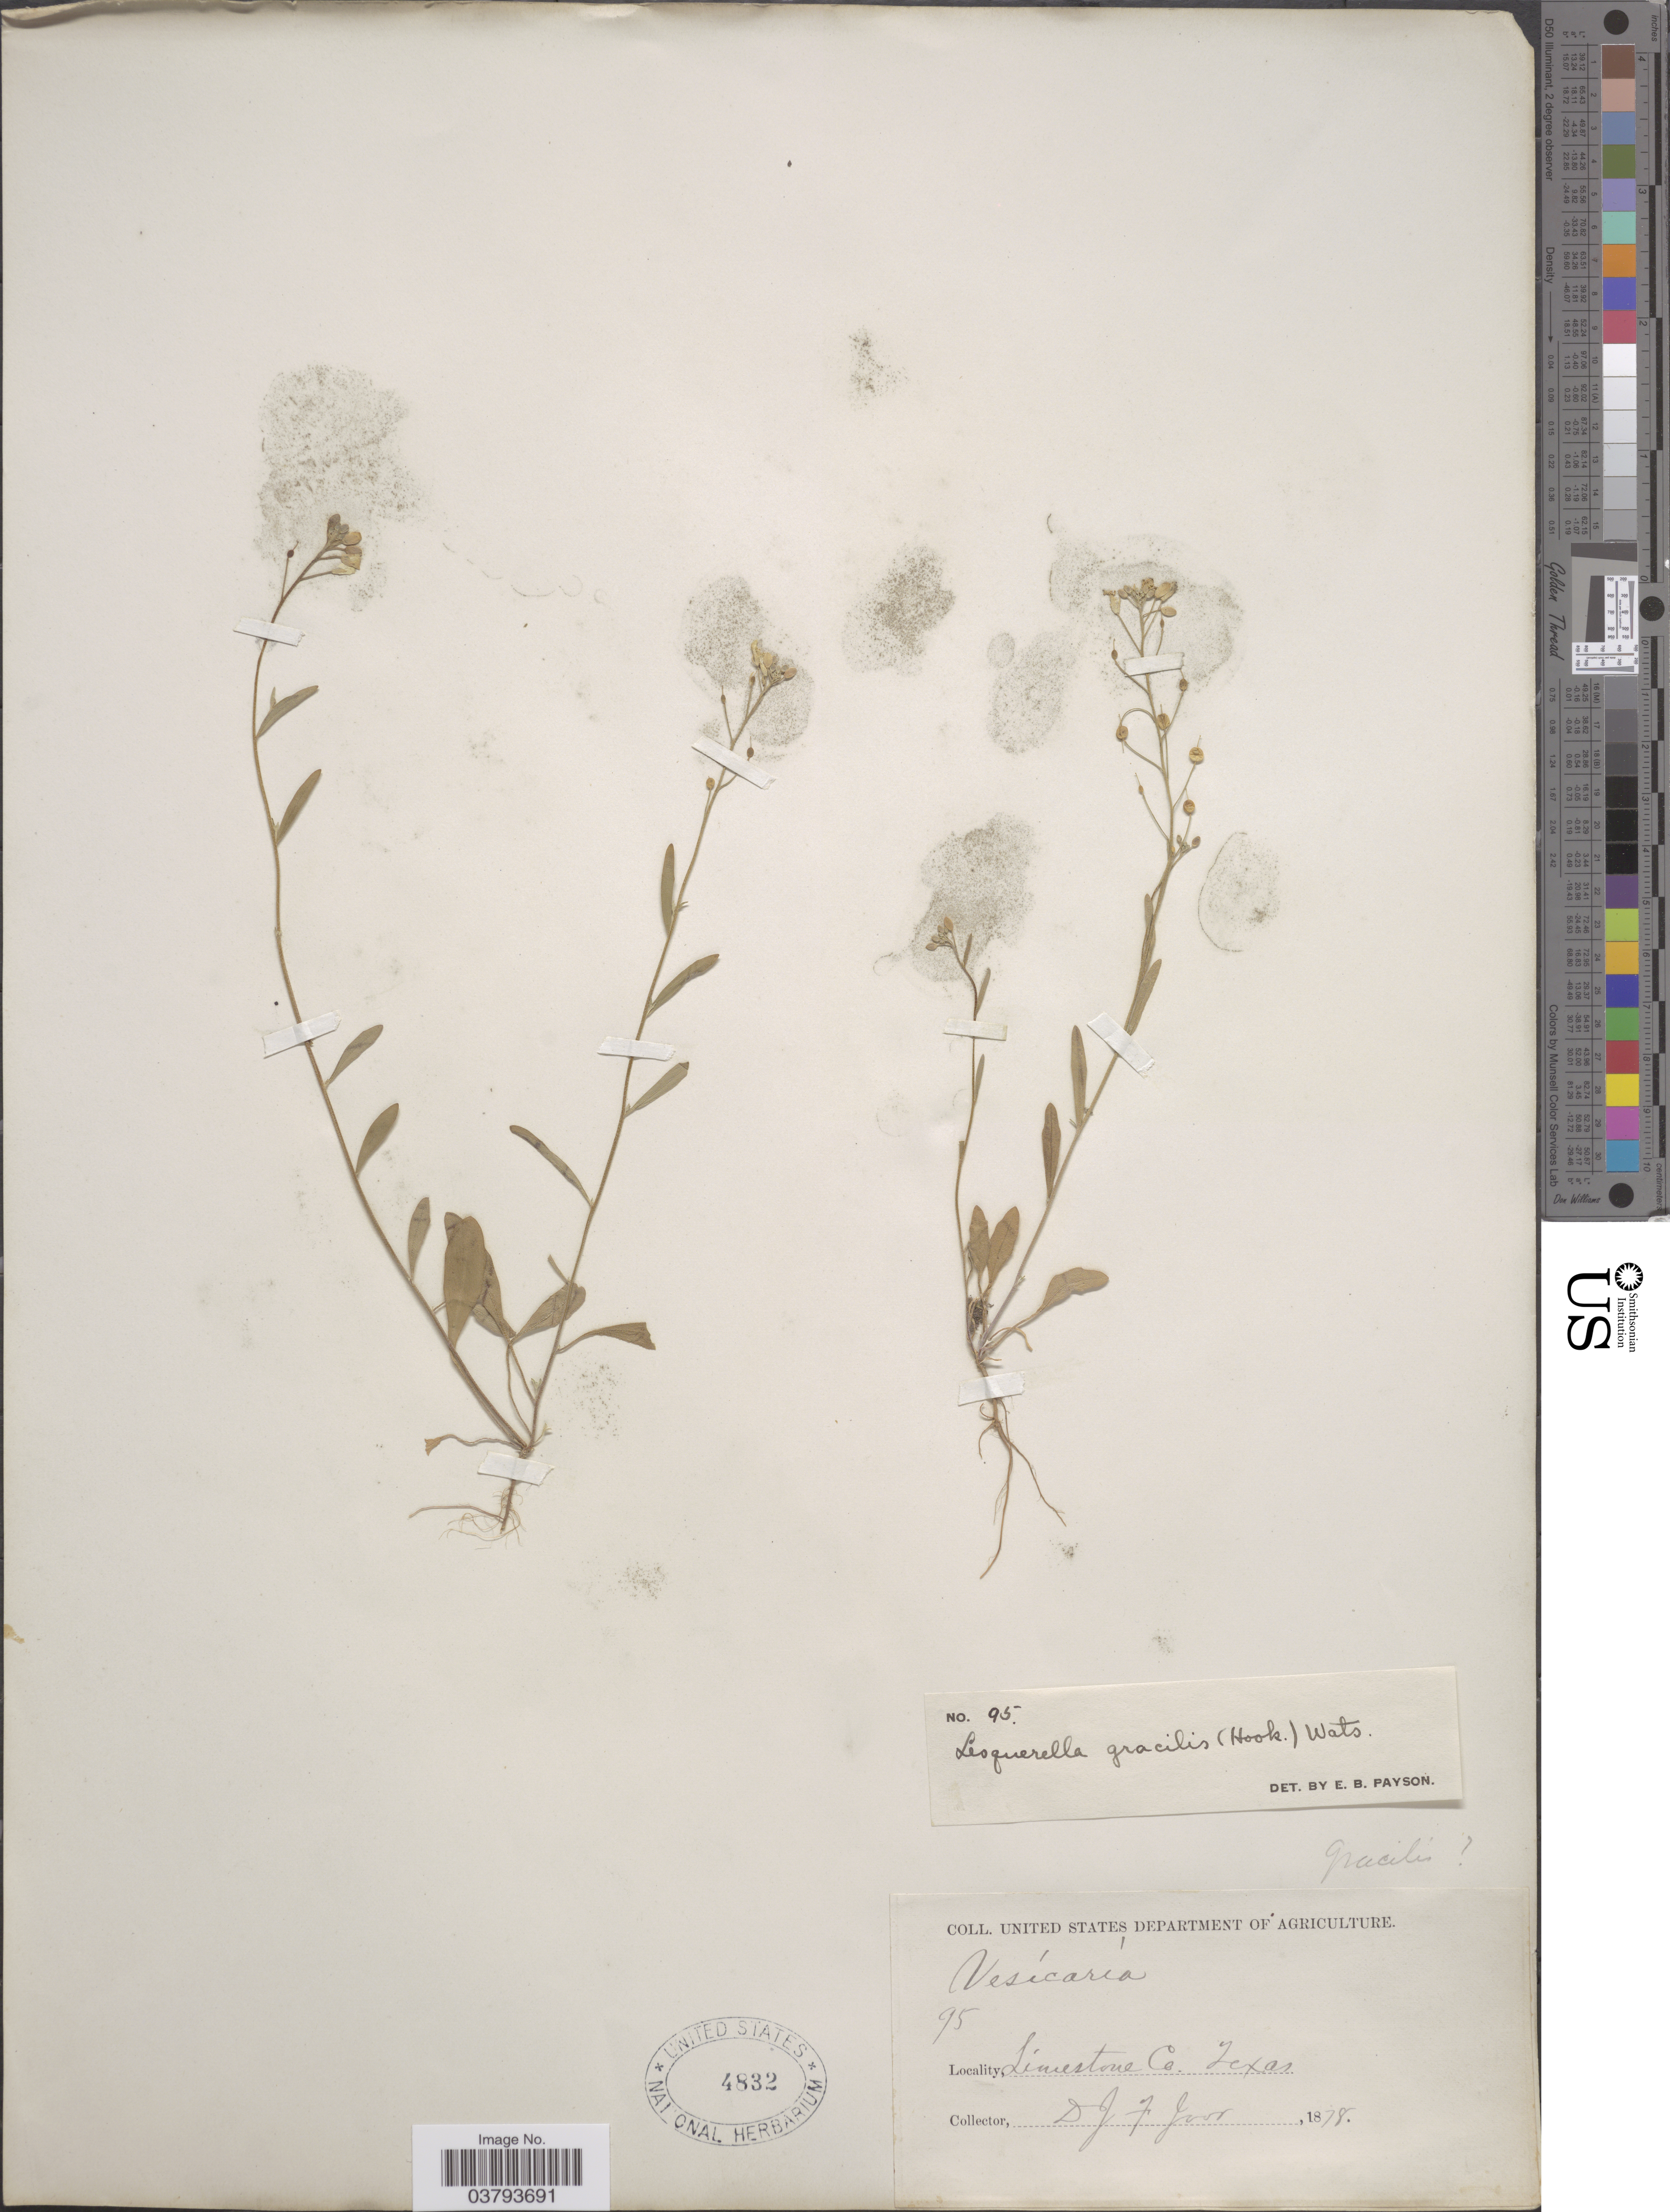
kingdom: Plantae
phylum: Tracheophyta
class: Magnoliopsida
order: Brassicales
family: Brassicaceae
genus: Lesquerella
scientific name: Lesquerella gracilis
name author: (Hook.) S. Watson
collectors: J. F. Joor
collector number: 95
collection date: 1878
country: United States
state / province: Texas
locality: Limestone Co.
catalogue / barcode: US 4832